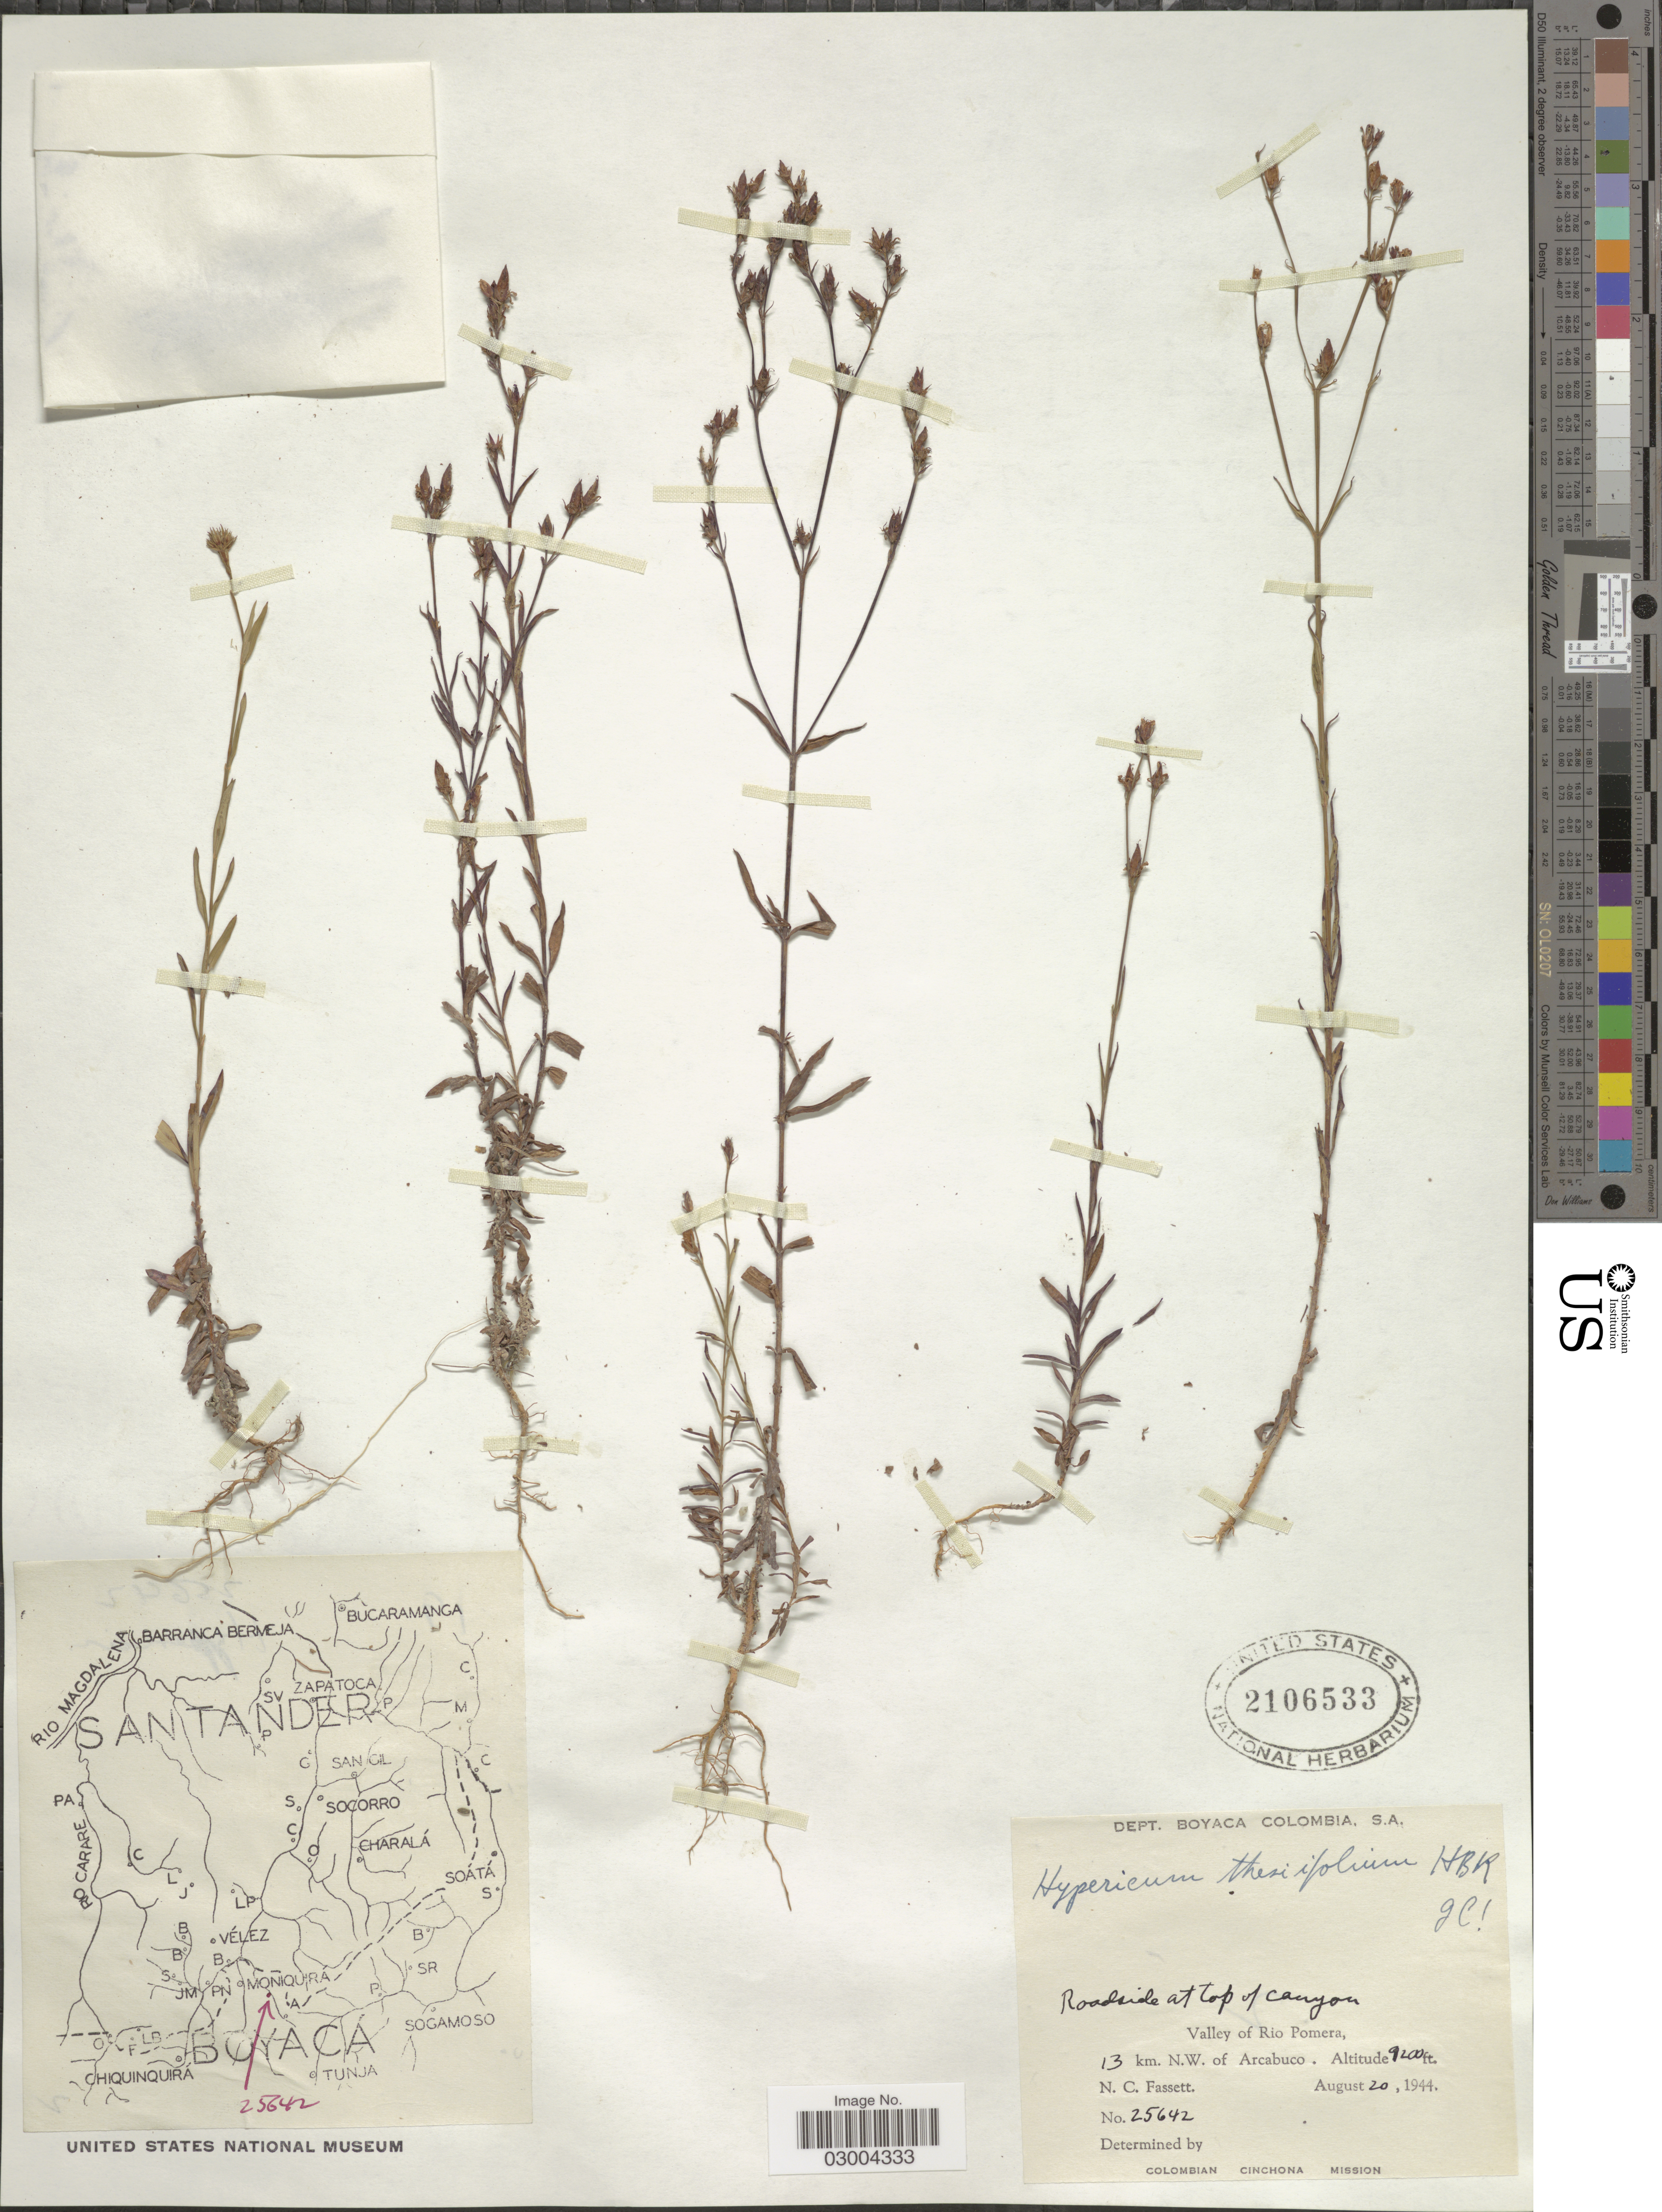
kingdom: Plantae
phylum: Tracheophyta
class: Magnoliopsida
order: Malpighiales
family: Hypericaceae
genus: Hypericum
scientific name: Hypericum thesiifolium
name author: Kunth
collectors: N. C. Fassett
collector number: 25642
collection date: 1944-08-20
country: Colombia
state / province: Boyacá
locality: Dept. Boyaca. Roadside at top of canyon. Valley of Rio Pomera, 13 km. N. W. of Arcabuco.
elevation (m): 2804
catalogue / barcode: US 2106533